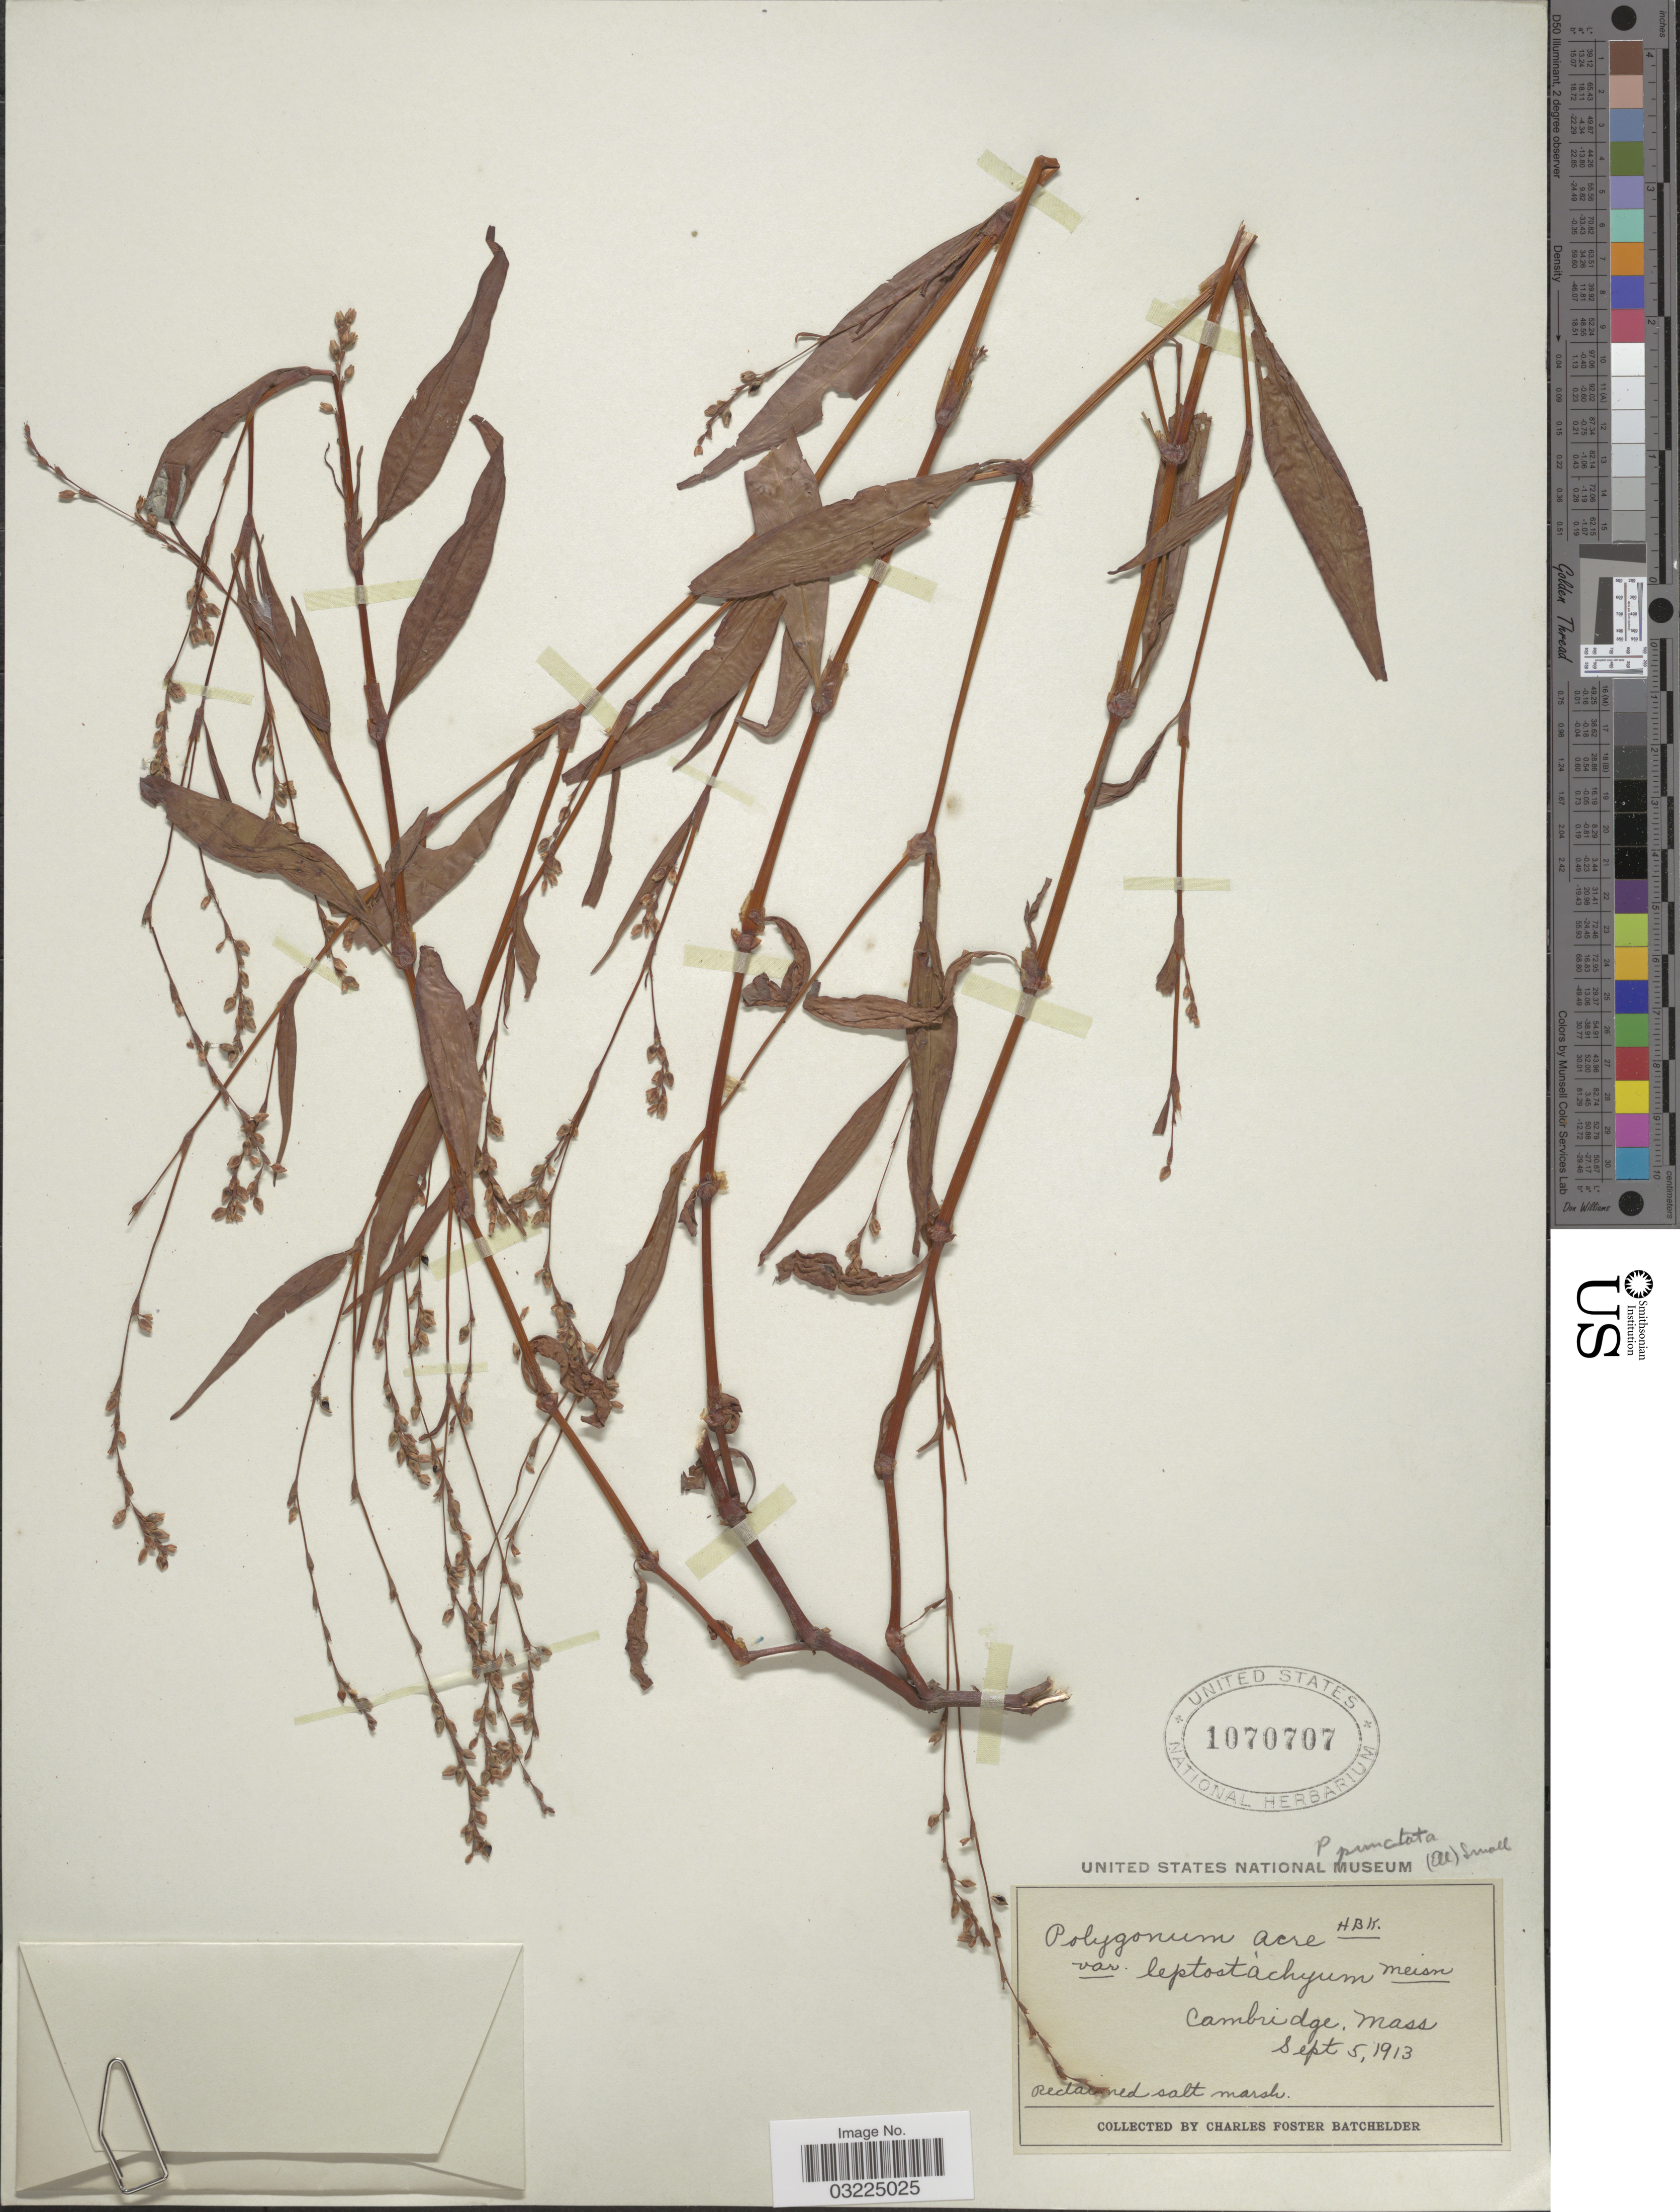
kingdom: Plantae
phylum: Tracheophyta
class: Magnoliopsida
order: Caryophyllales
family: Polygonaceae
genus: Persicaria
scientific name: Persicaria punctata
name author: (Elliott) Small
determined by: Atha, D. E.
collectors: C. Batchelder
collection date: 1913-09-05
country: United States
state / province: Massachusetts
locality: Cambridge.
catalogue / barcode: US 1070707